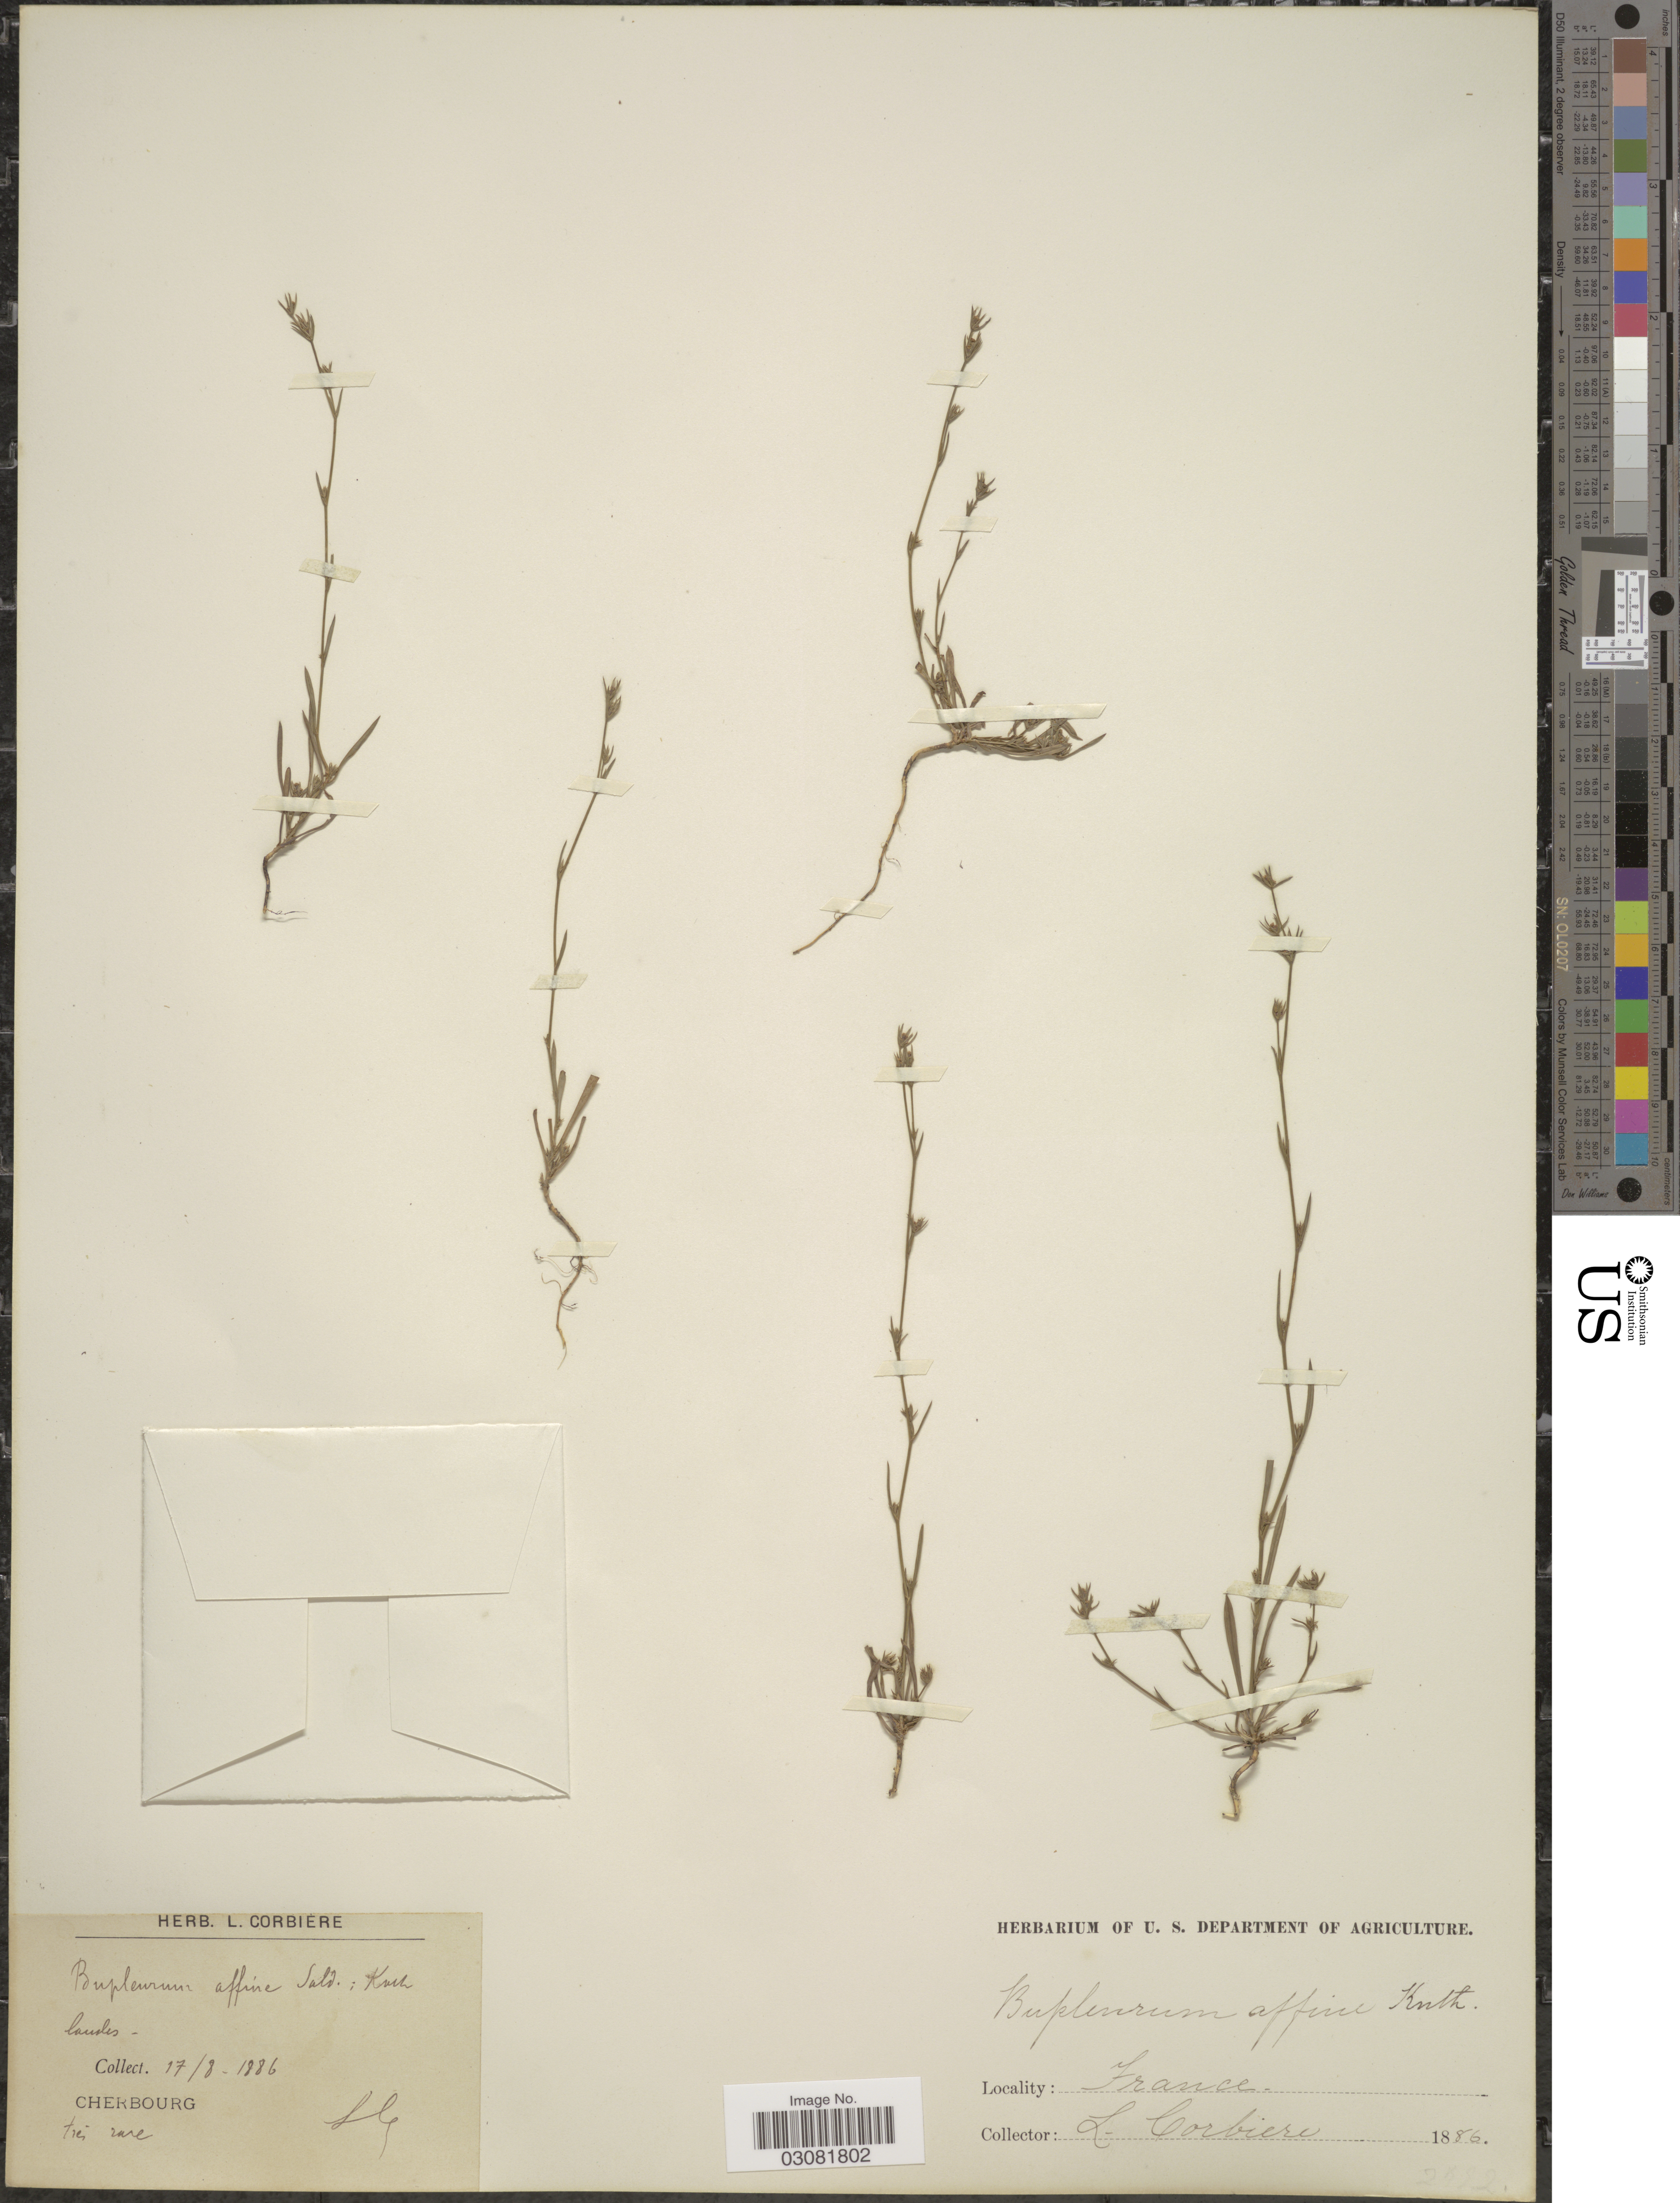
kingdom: Plantae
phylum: Tracheophyta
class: Magnoliopsida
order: Apiales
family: Apiaceae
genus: Bupleurum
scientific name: Bupleurum affine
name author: Sadler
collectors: L. Corbière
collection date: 1886-08-17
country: France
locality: Cherbourg.